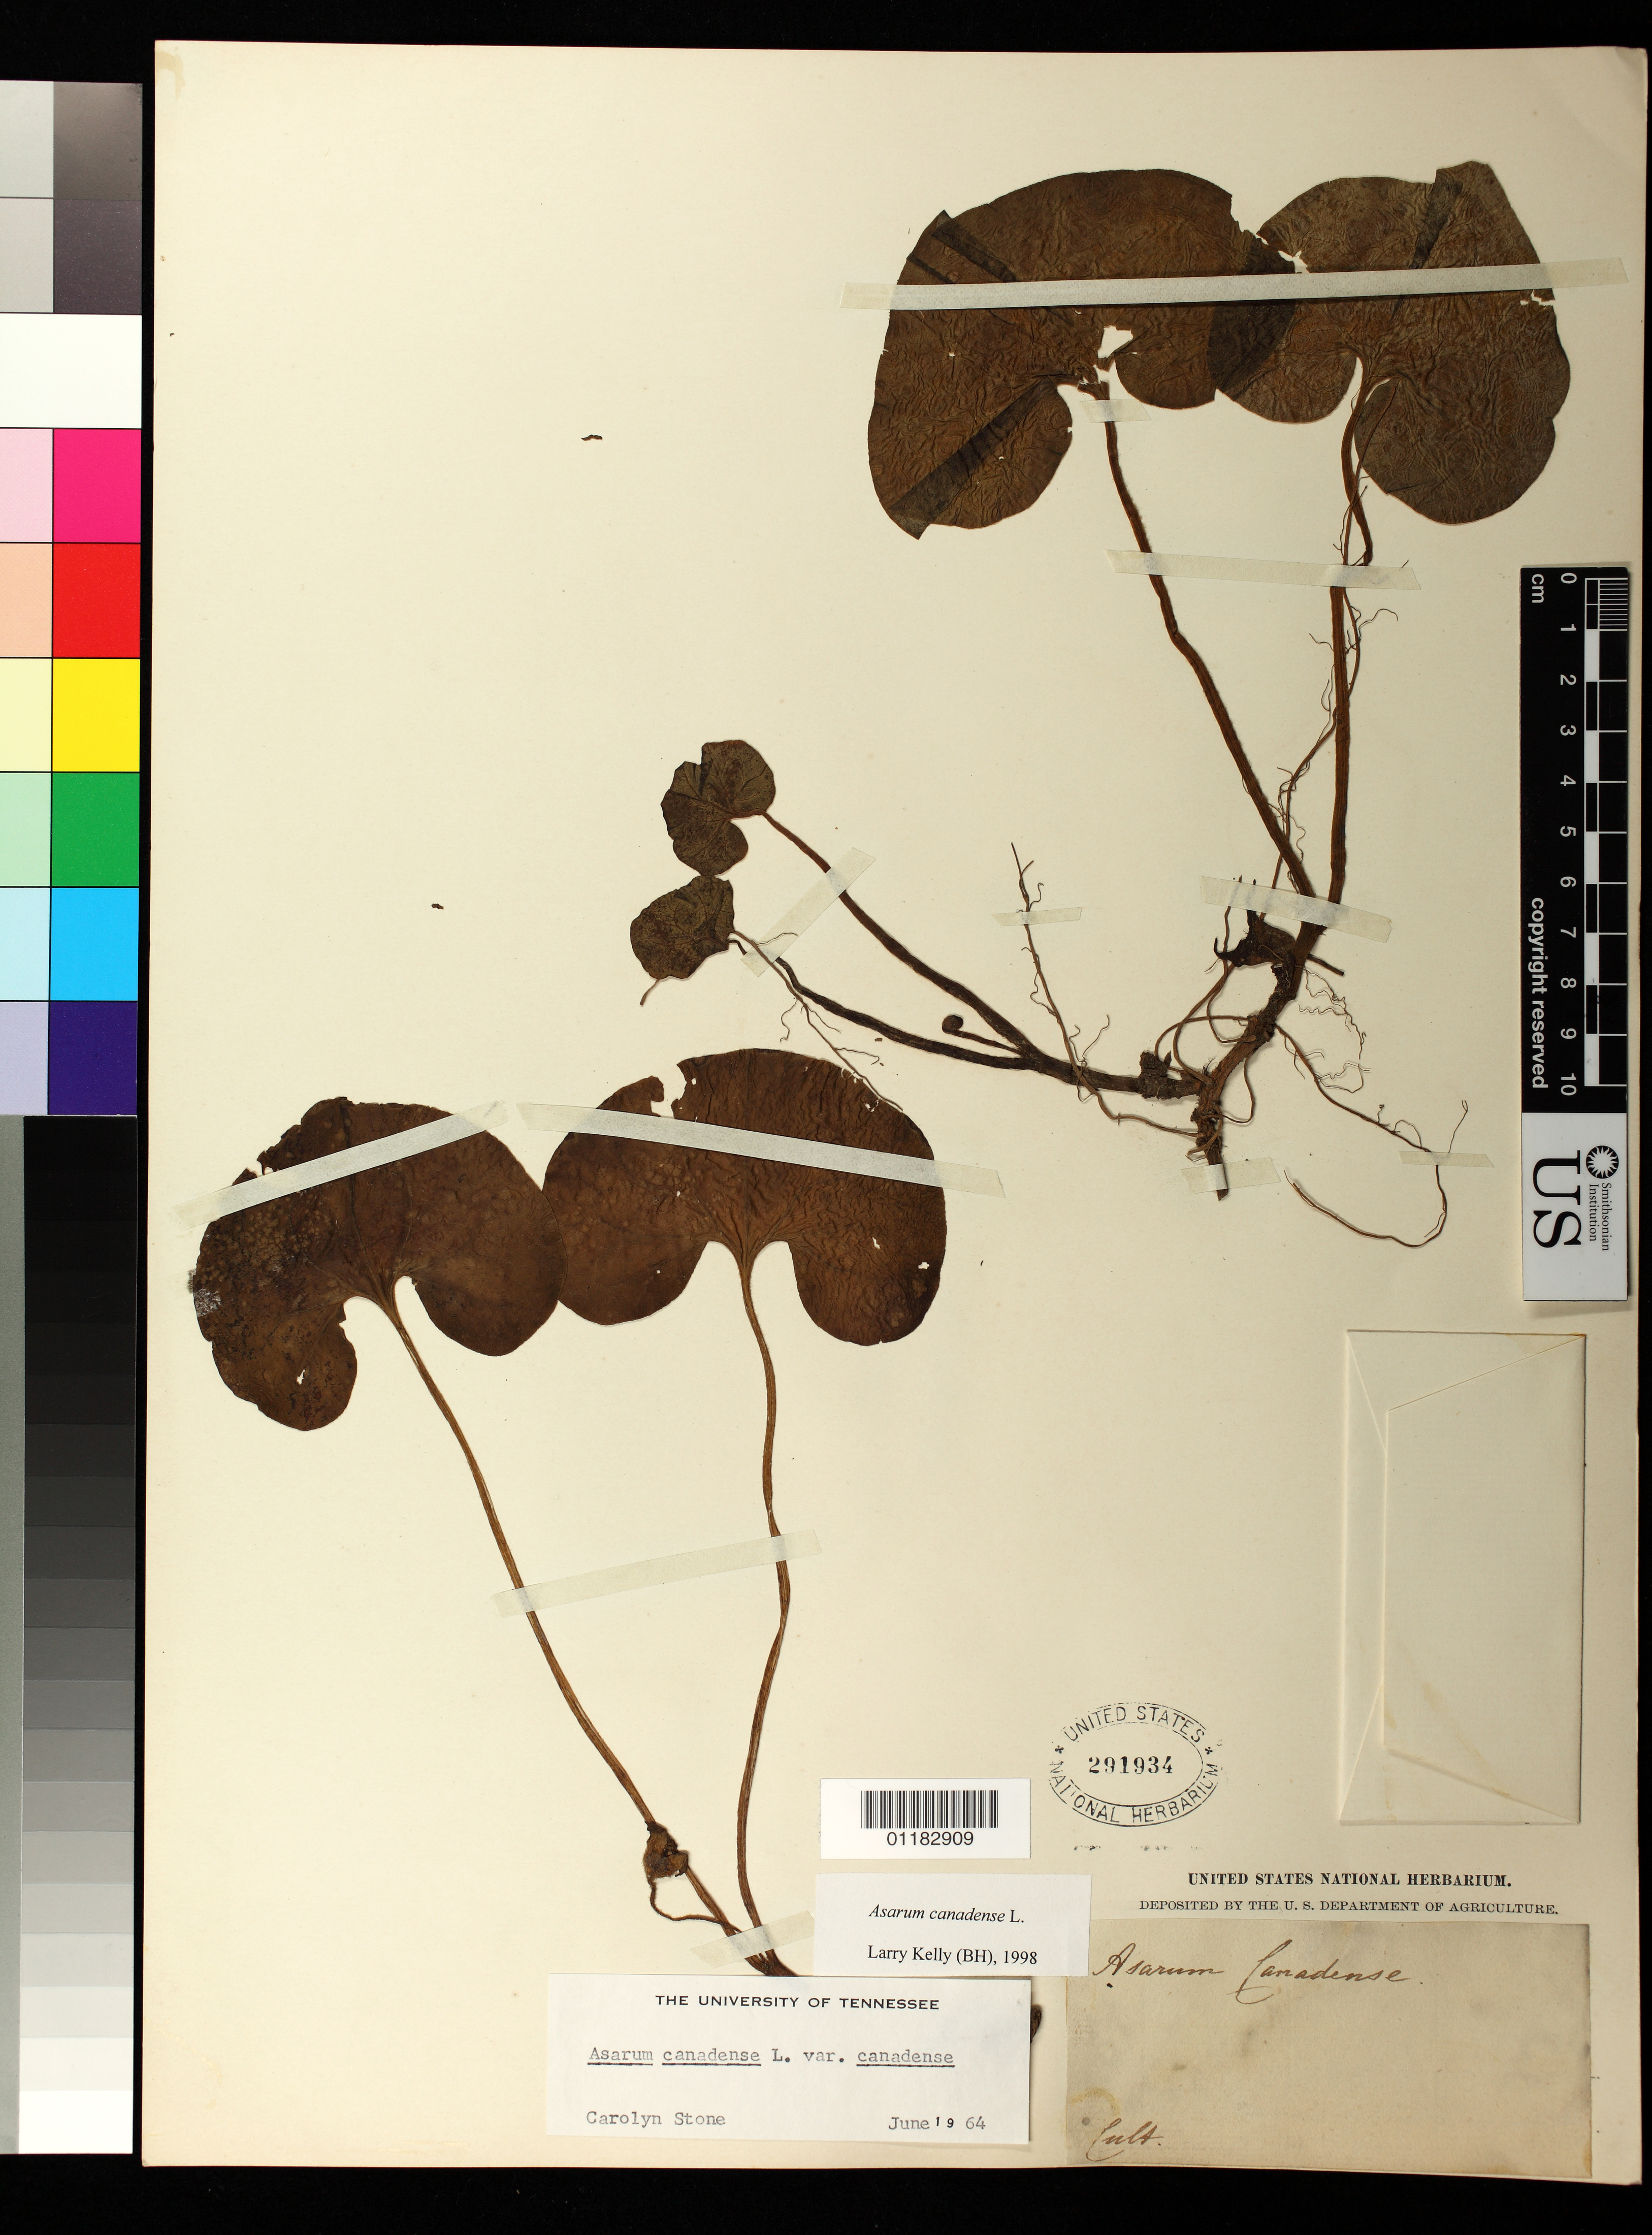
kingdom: Plantae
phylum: Tracheophyta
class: Magnoliopsida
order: Piperales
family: Aristolochiaceae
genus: Asarum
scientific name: Asarum canadense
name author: L.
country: United States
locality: Cultivated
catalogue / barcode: US 291934